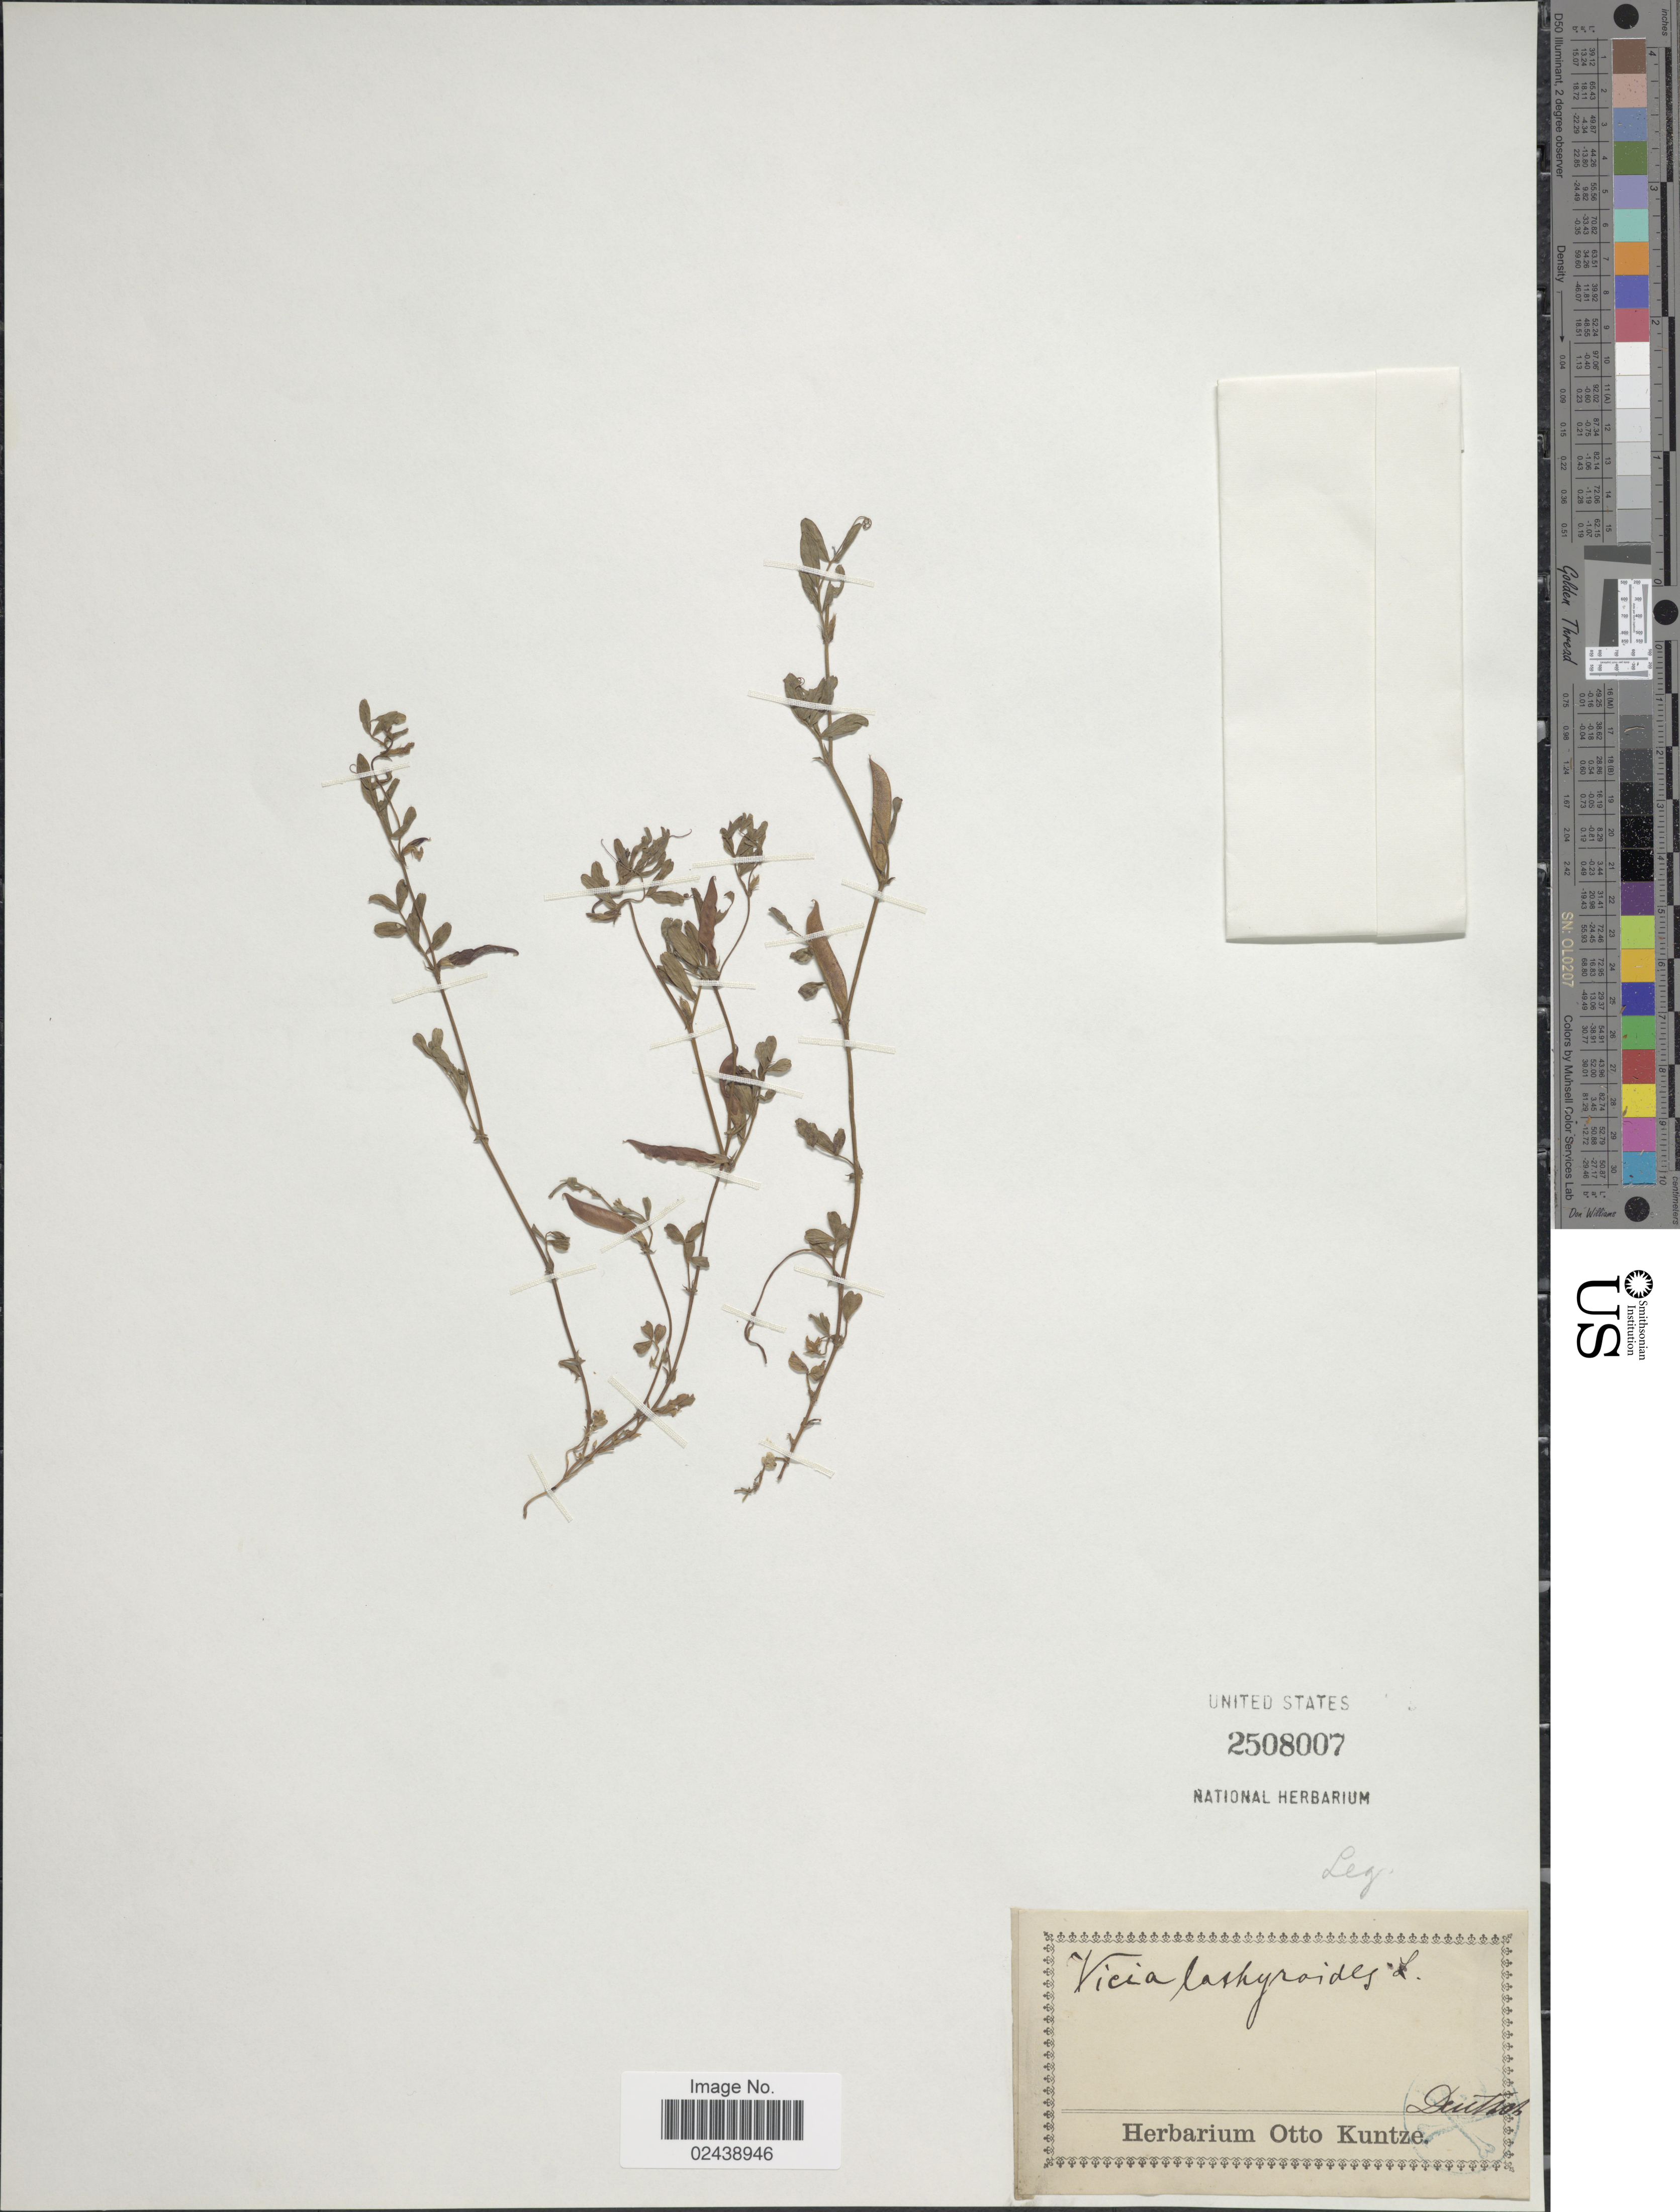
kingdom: Plantae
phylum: Tracheophyta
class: Magnoliopsida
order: Fabales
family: Fabaceae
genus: Vicia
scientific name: Vicia lathyroides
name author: L.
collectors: ex herb. Otto Kuntze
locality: Deutsch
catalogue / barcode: US 2508007